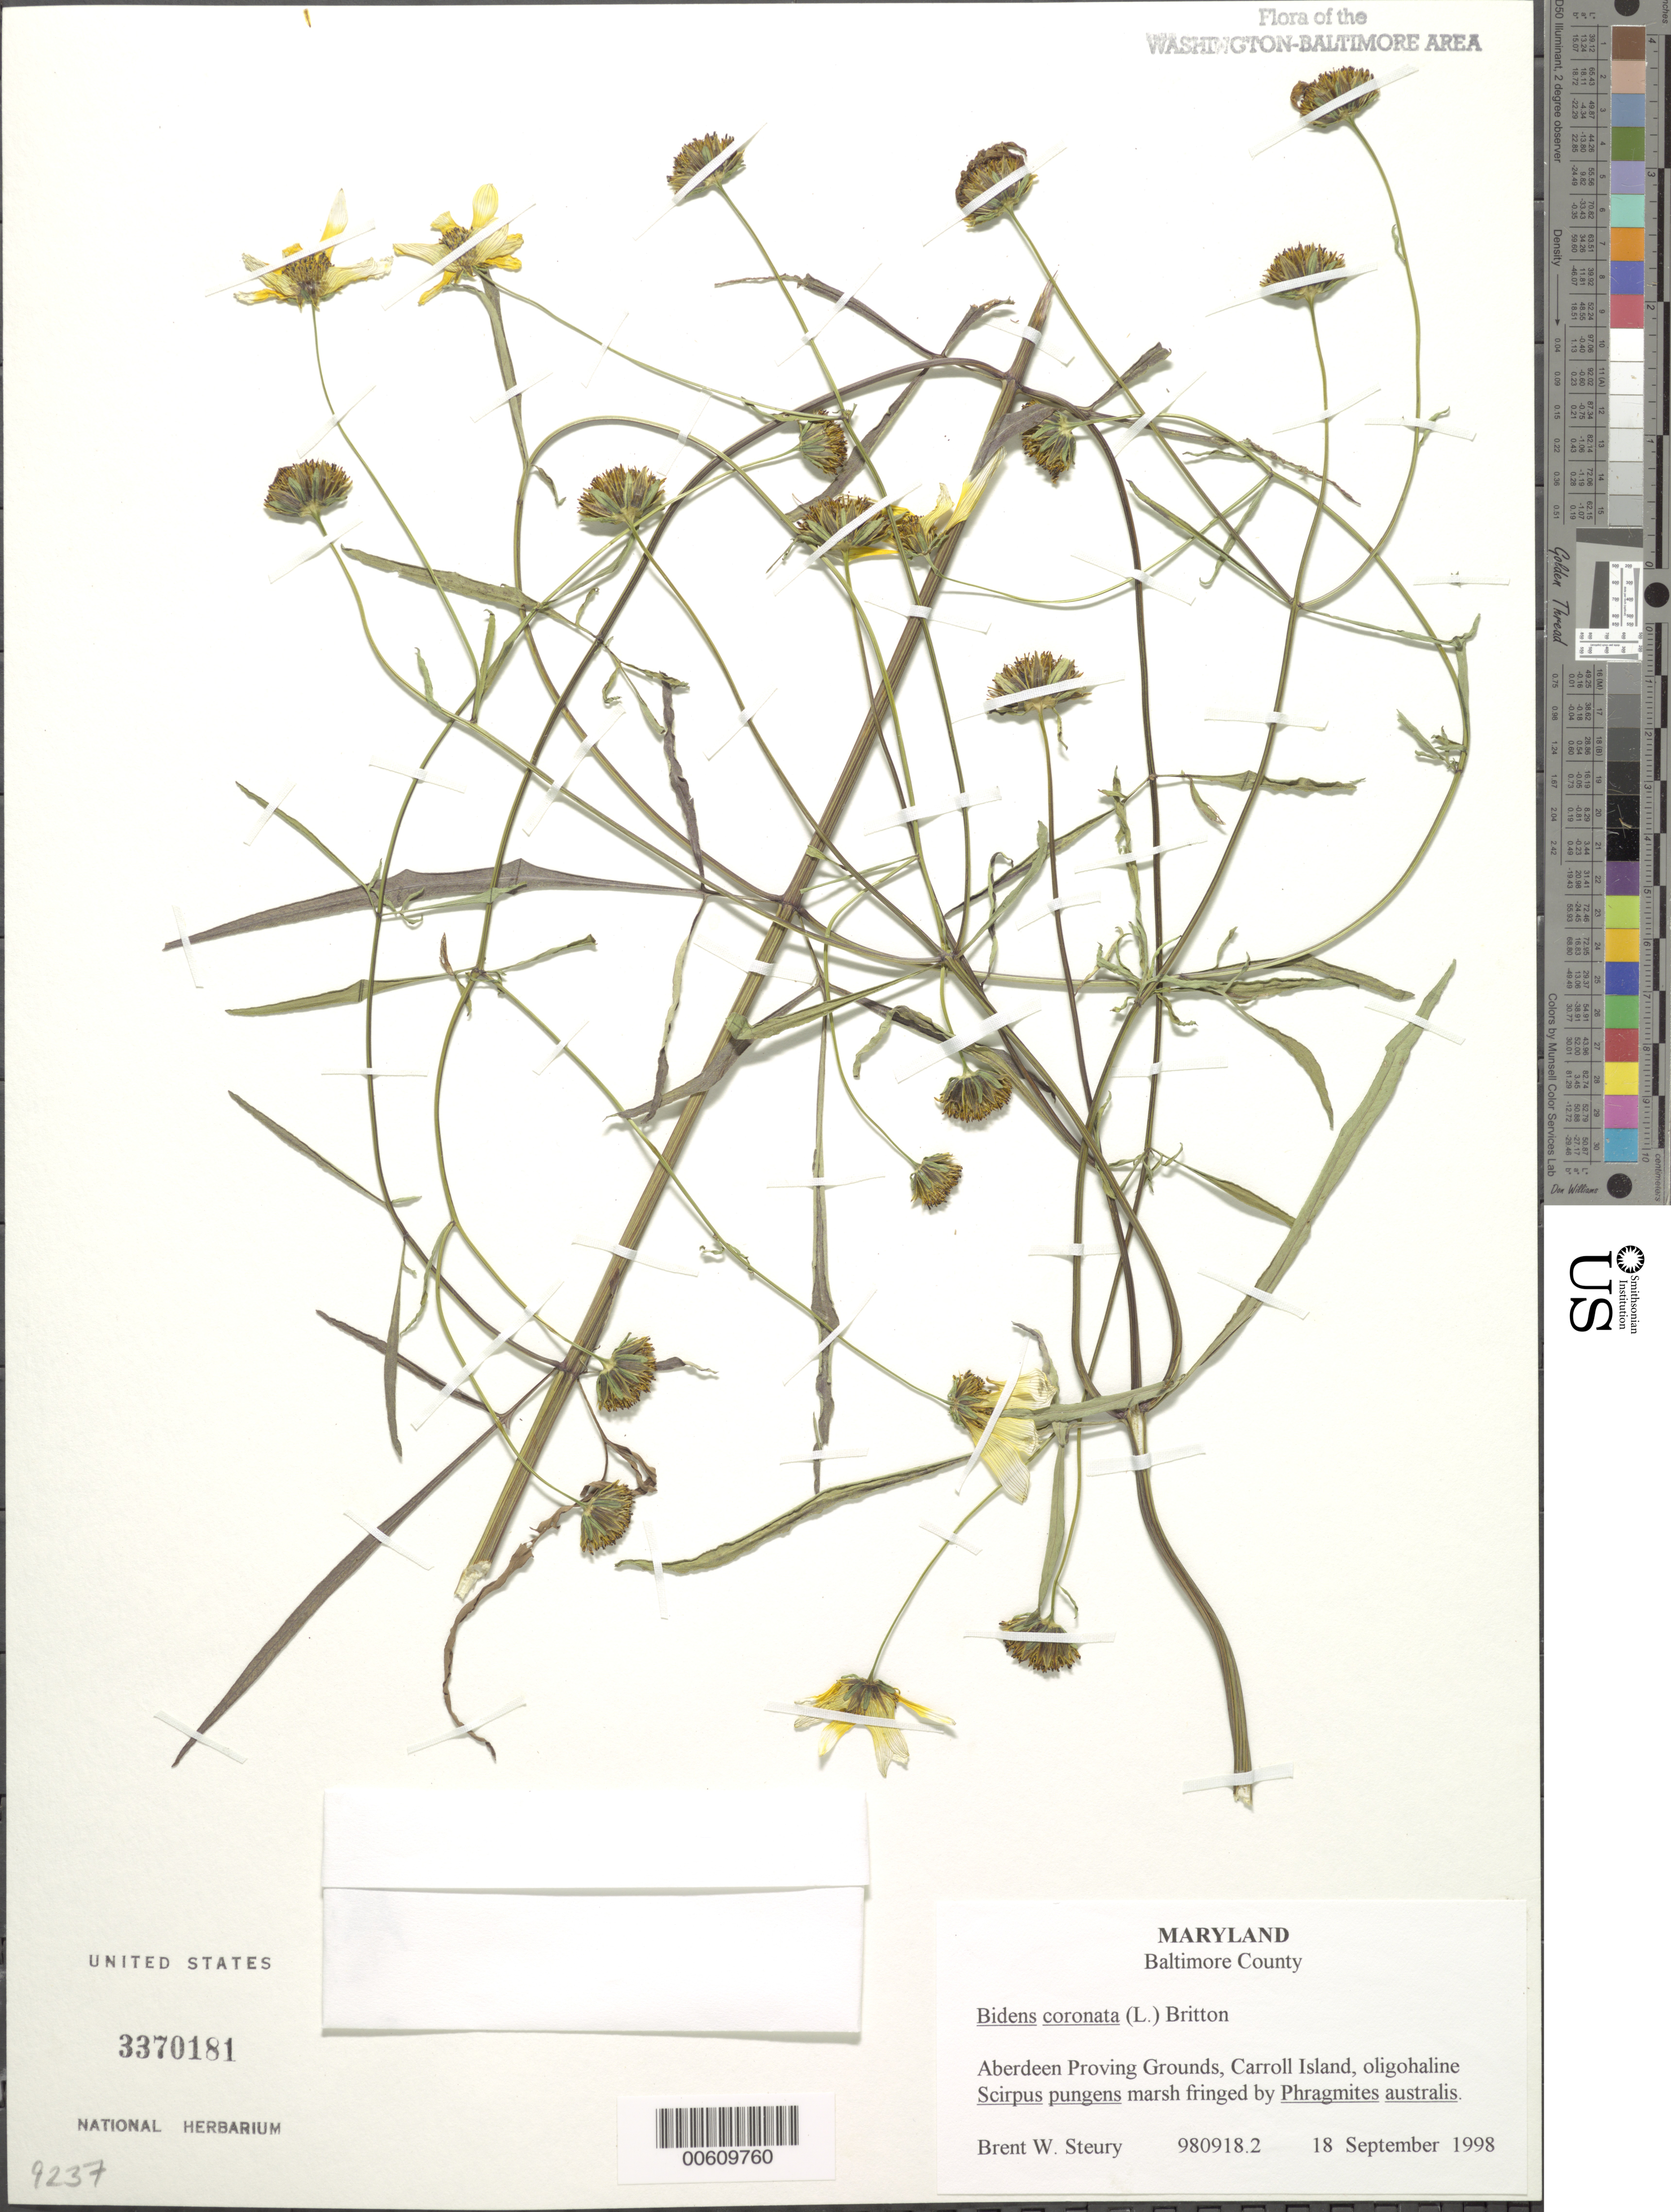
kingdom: Plantae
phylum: Tracheophyta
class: Magnoliopsida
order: Asterales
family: Asteraceae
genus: Bidens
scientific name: Bidens trichosperma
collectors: B. Steury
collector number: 980918.2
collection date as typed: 18 Sep 1998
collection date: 1998-09-18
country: United States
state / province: Maryland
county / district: Baltimore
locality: Aberdeen Proving Grounds, Caroll Island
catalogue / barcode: US 3370181